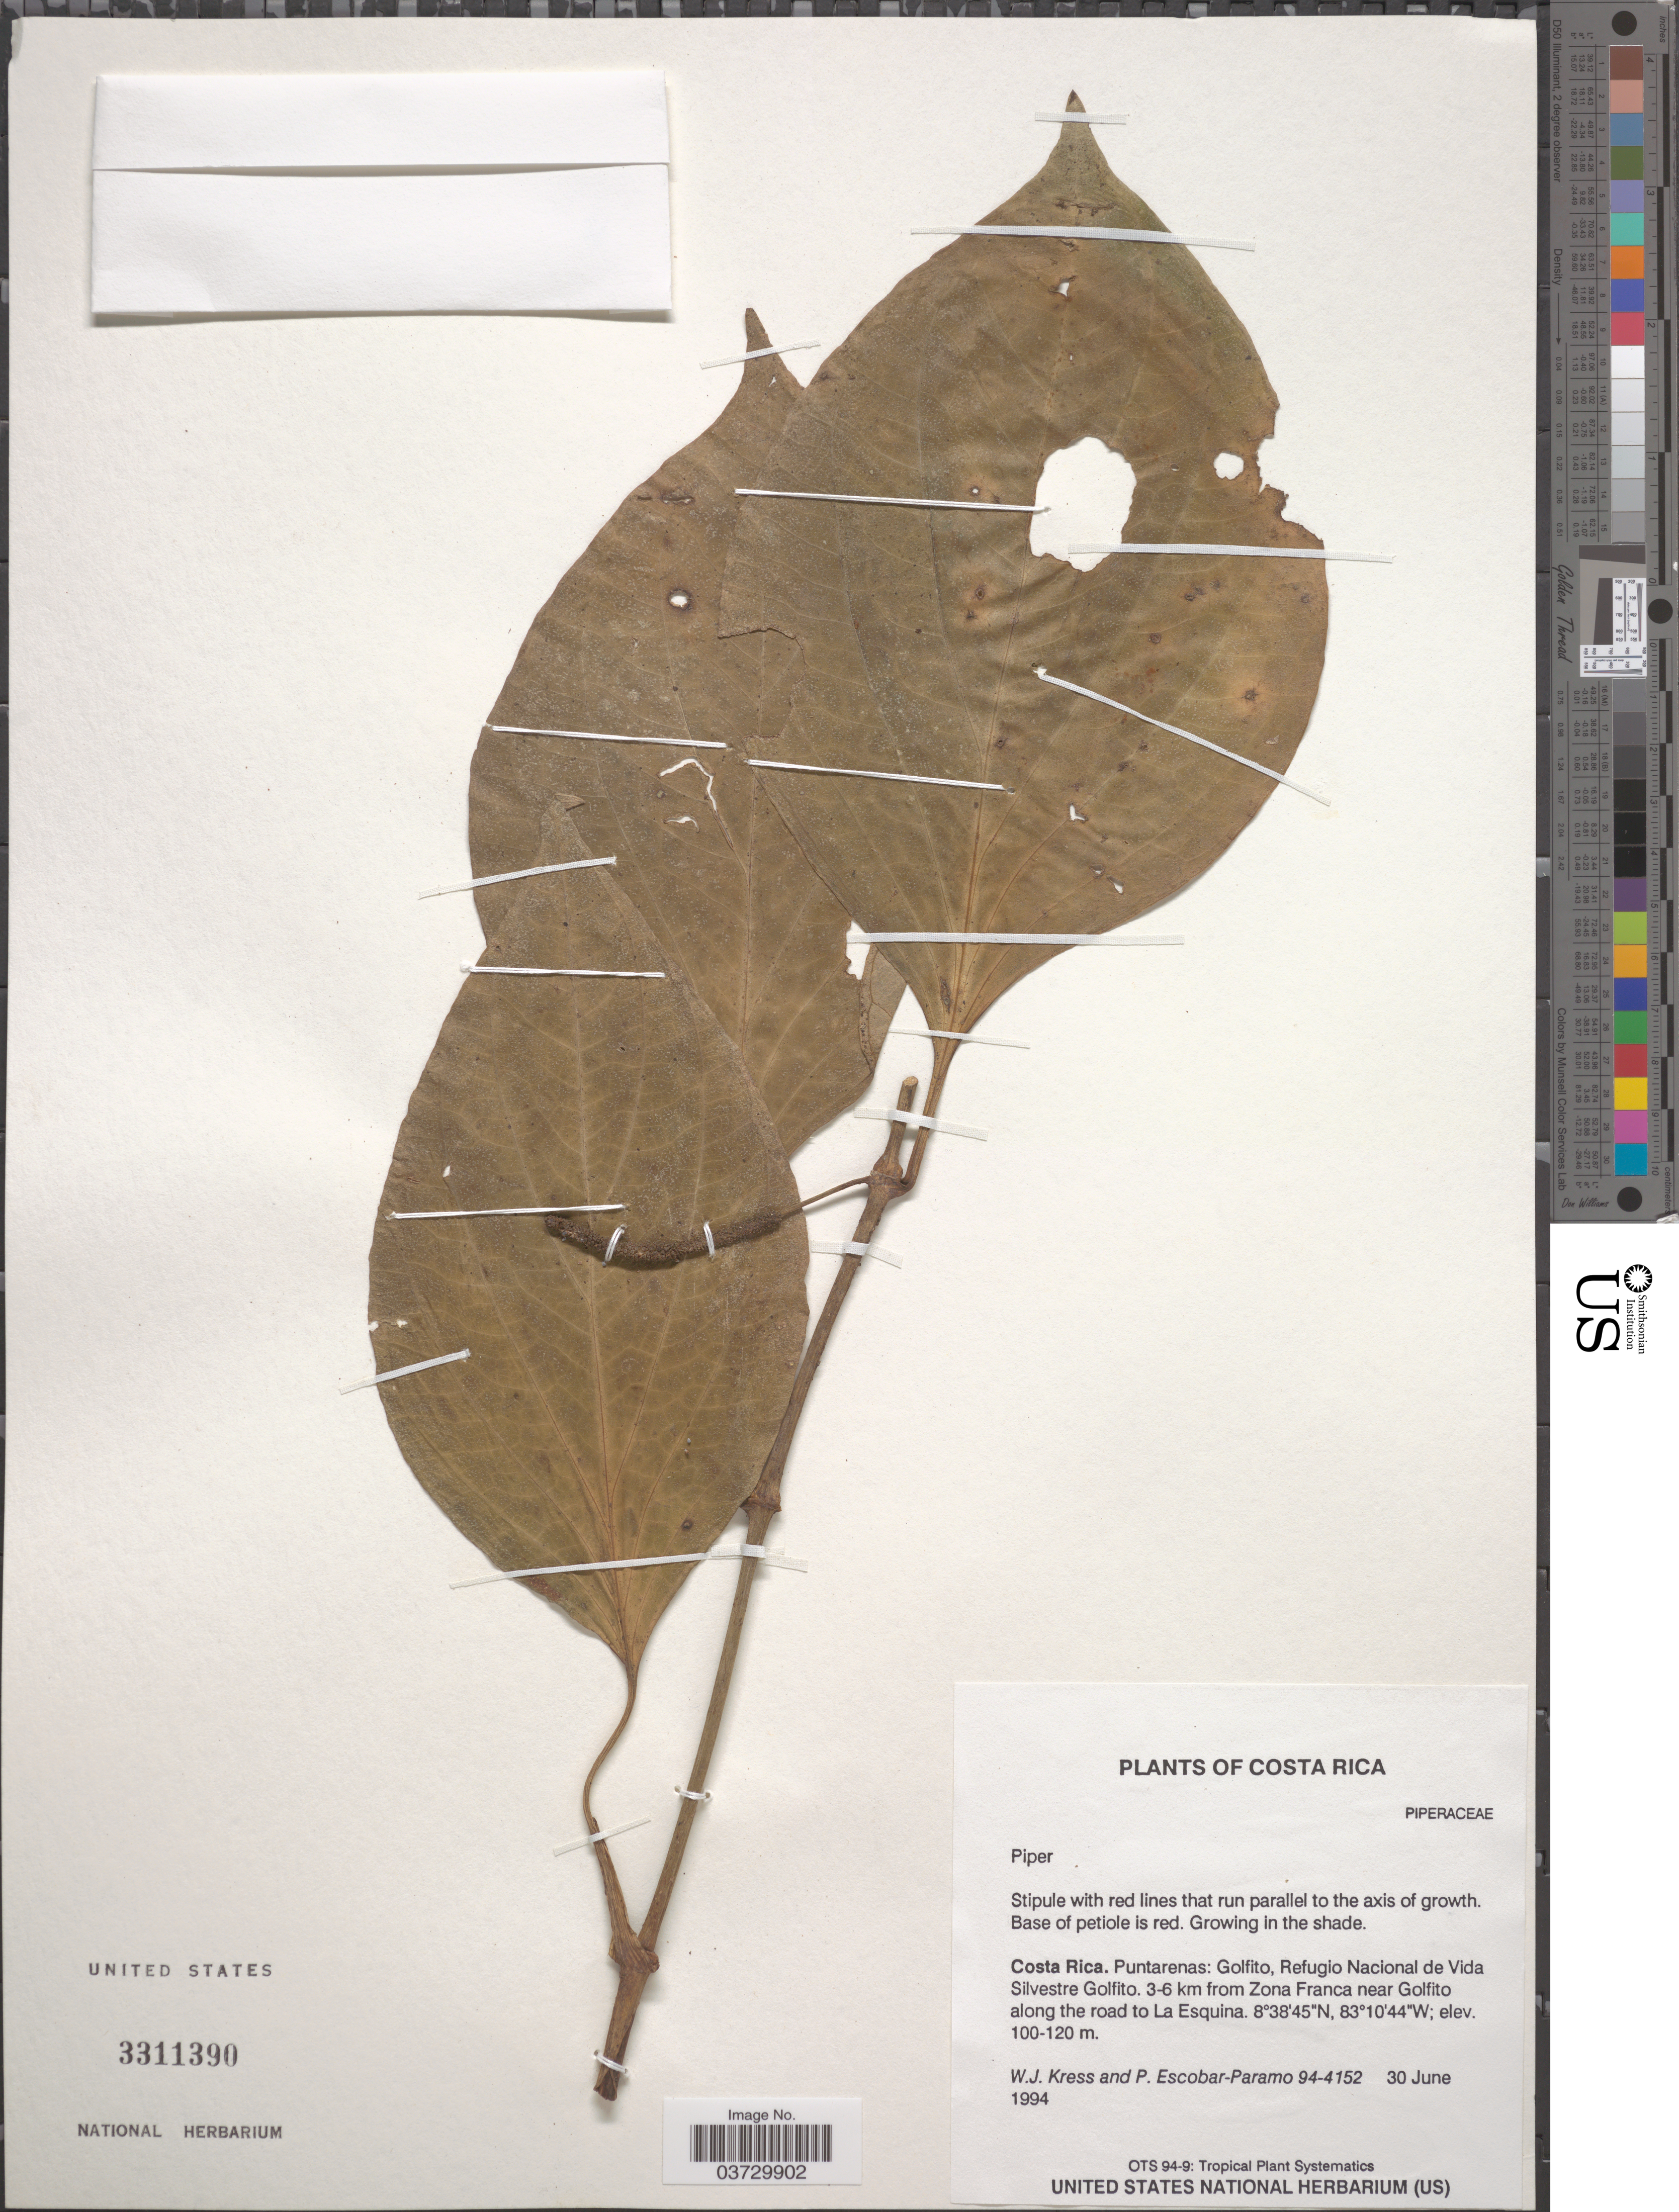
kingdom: Plantae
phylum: Tracheophyta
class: Magnoliopsida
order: Piperales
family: Piperaceae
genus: Piper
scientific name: Piper sp.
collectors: W. J. Kress & P. Escobar-Páramo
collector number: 94-4152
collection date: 1994-06-30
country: Costa Rica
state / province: Puntarenas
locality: Golfito, Refugio Nacional de Vida Silvestre Golfito. 3-6 km from Zona Franca near Golfito along the road to La Esquina.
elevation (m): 100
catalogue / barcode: US 3311390